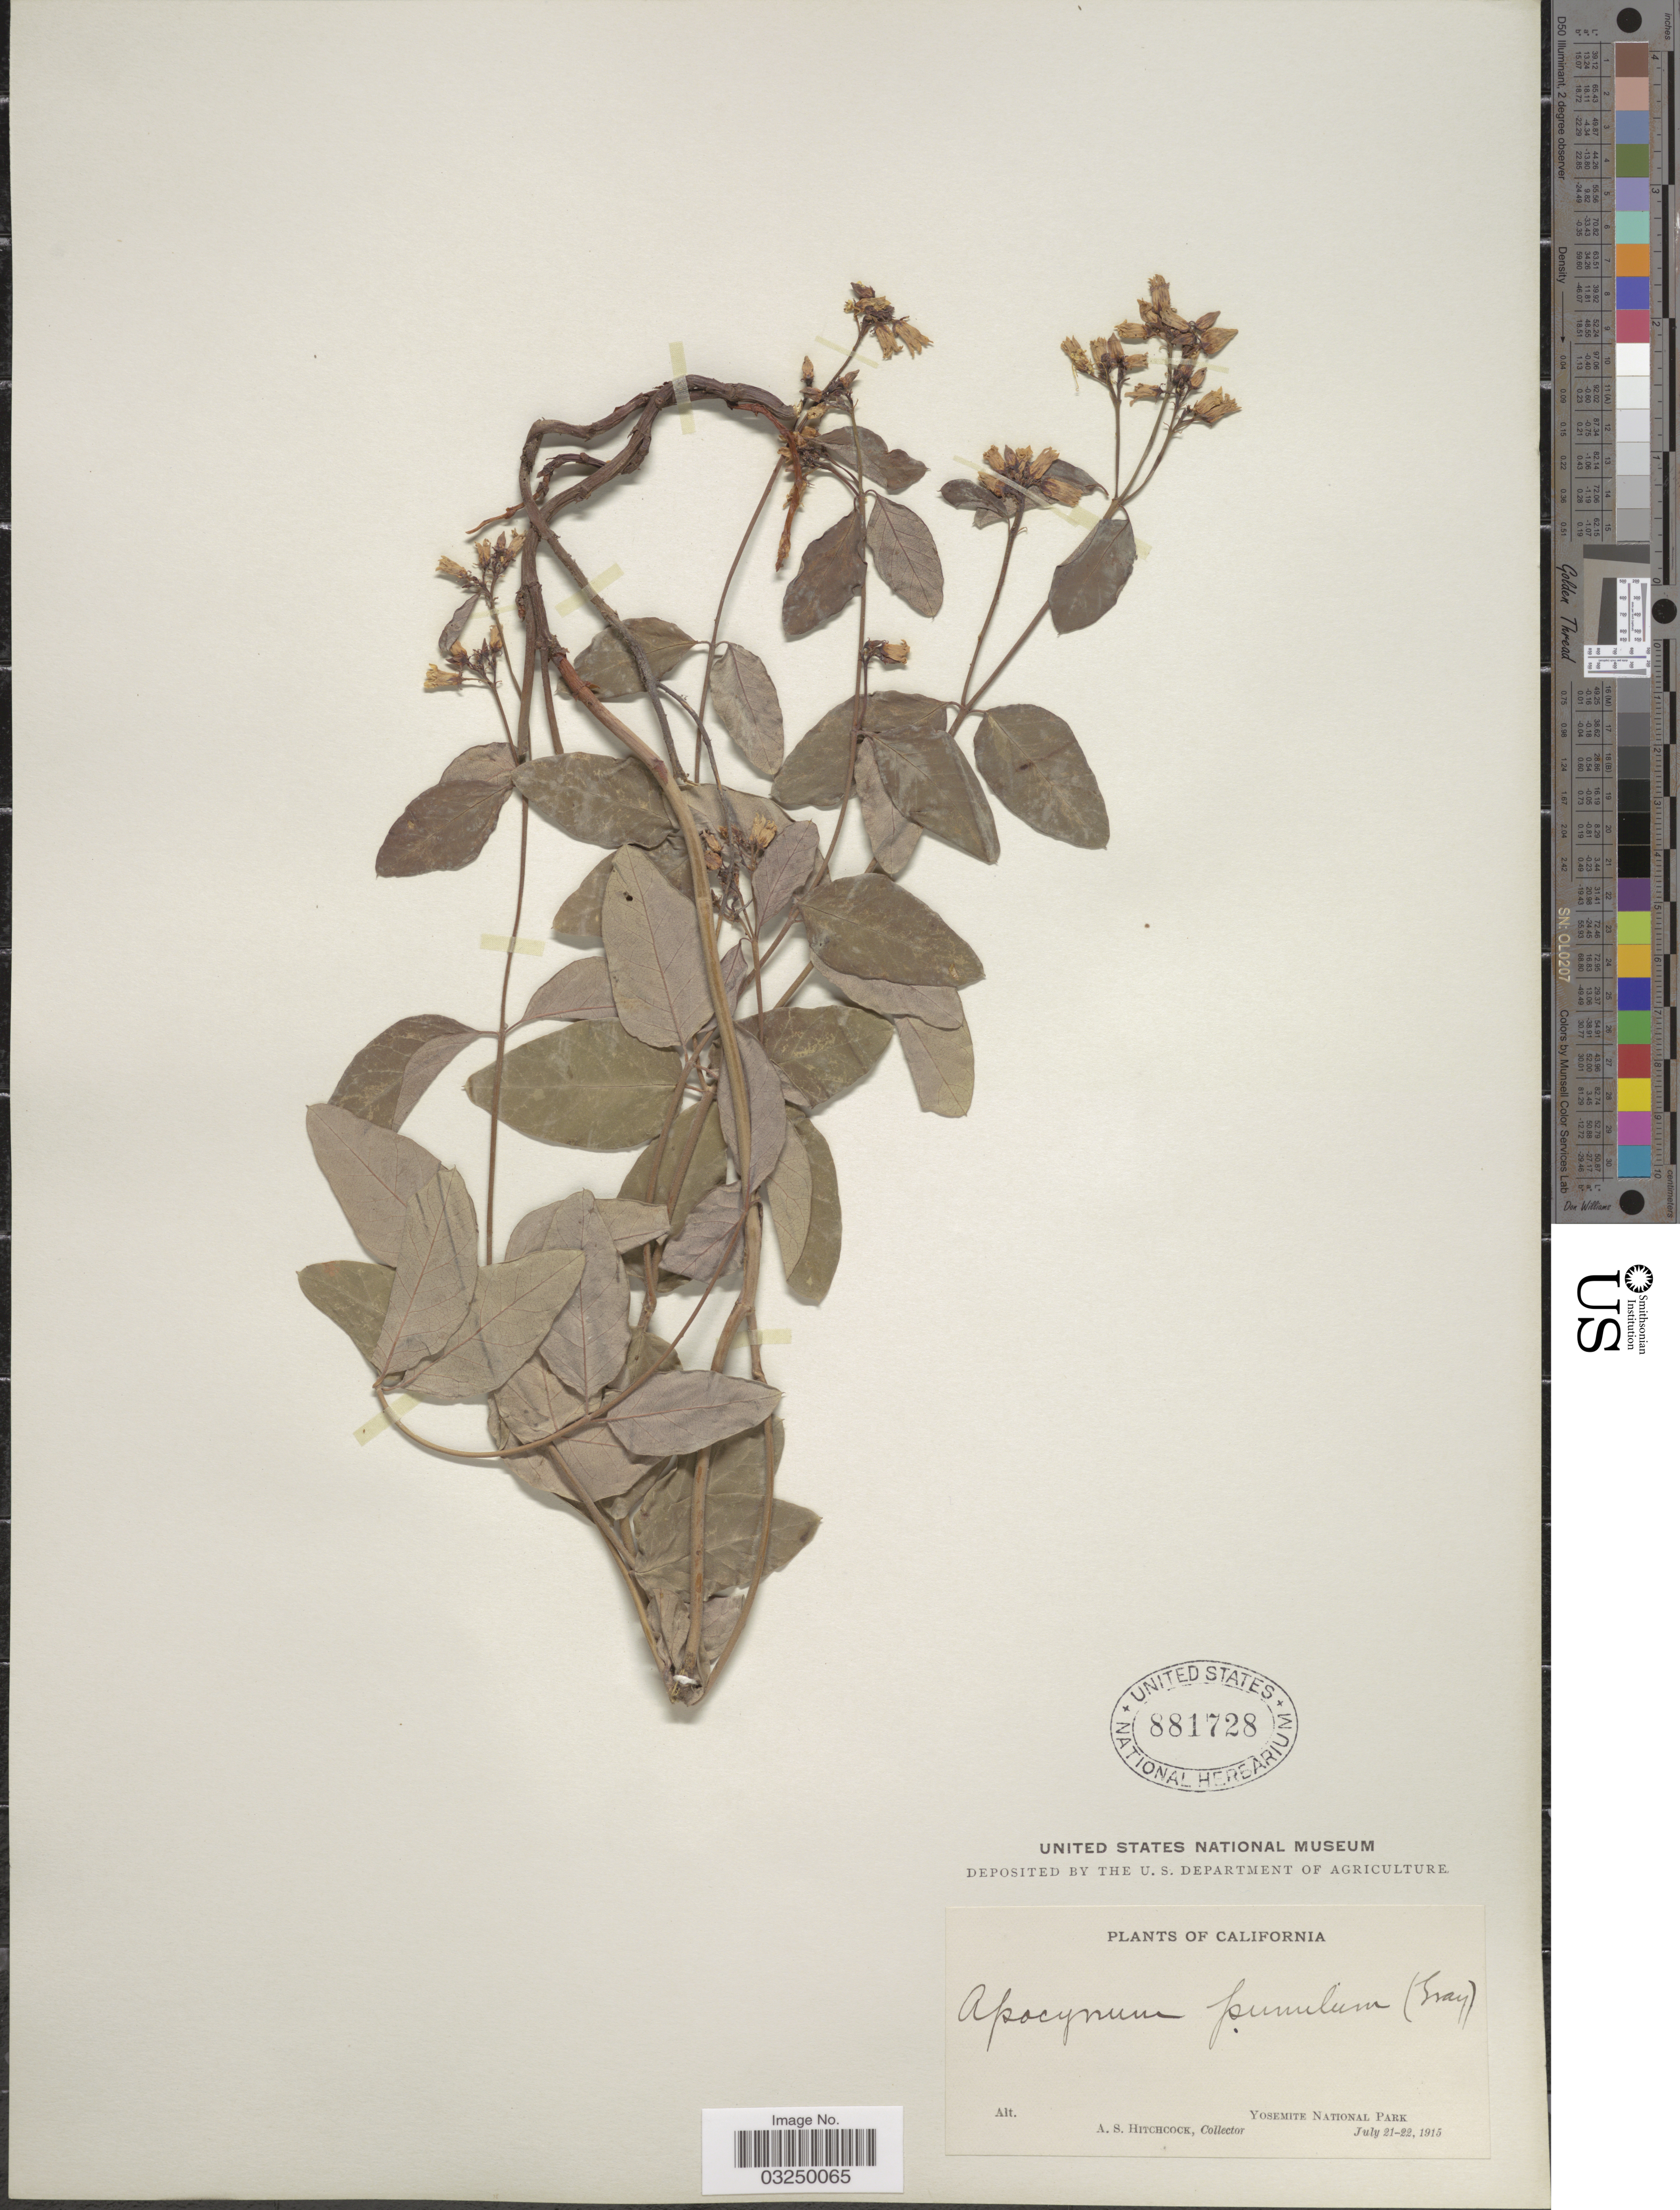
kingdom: Plantae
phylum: Tracheophyta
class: Magnoliopsida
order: Gentianales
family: Apocynaceae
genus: Apocynum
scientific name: Apocynum pumilum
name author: (A. Gray) Greene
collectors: A. S. Hitchcock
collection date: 1915-07-21/1915-07-22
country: United States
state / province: California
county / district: Mariposa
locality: Yosemite National Park.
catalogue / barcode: US 881728